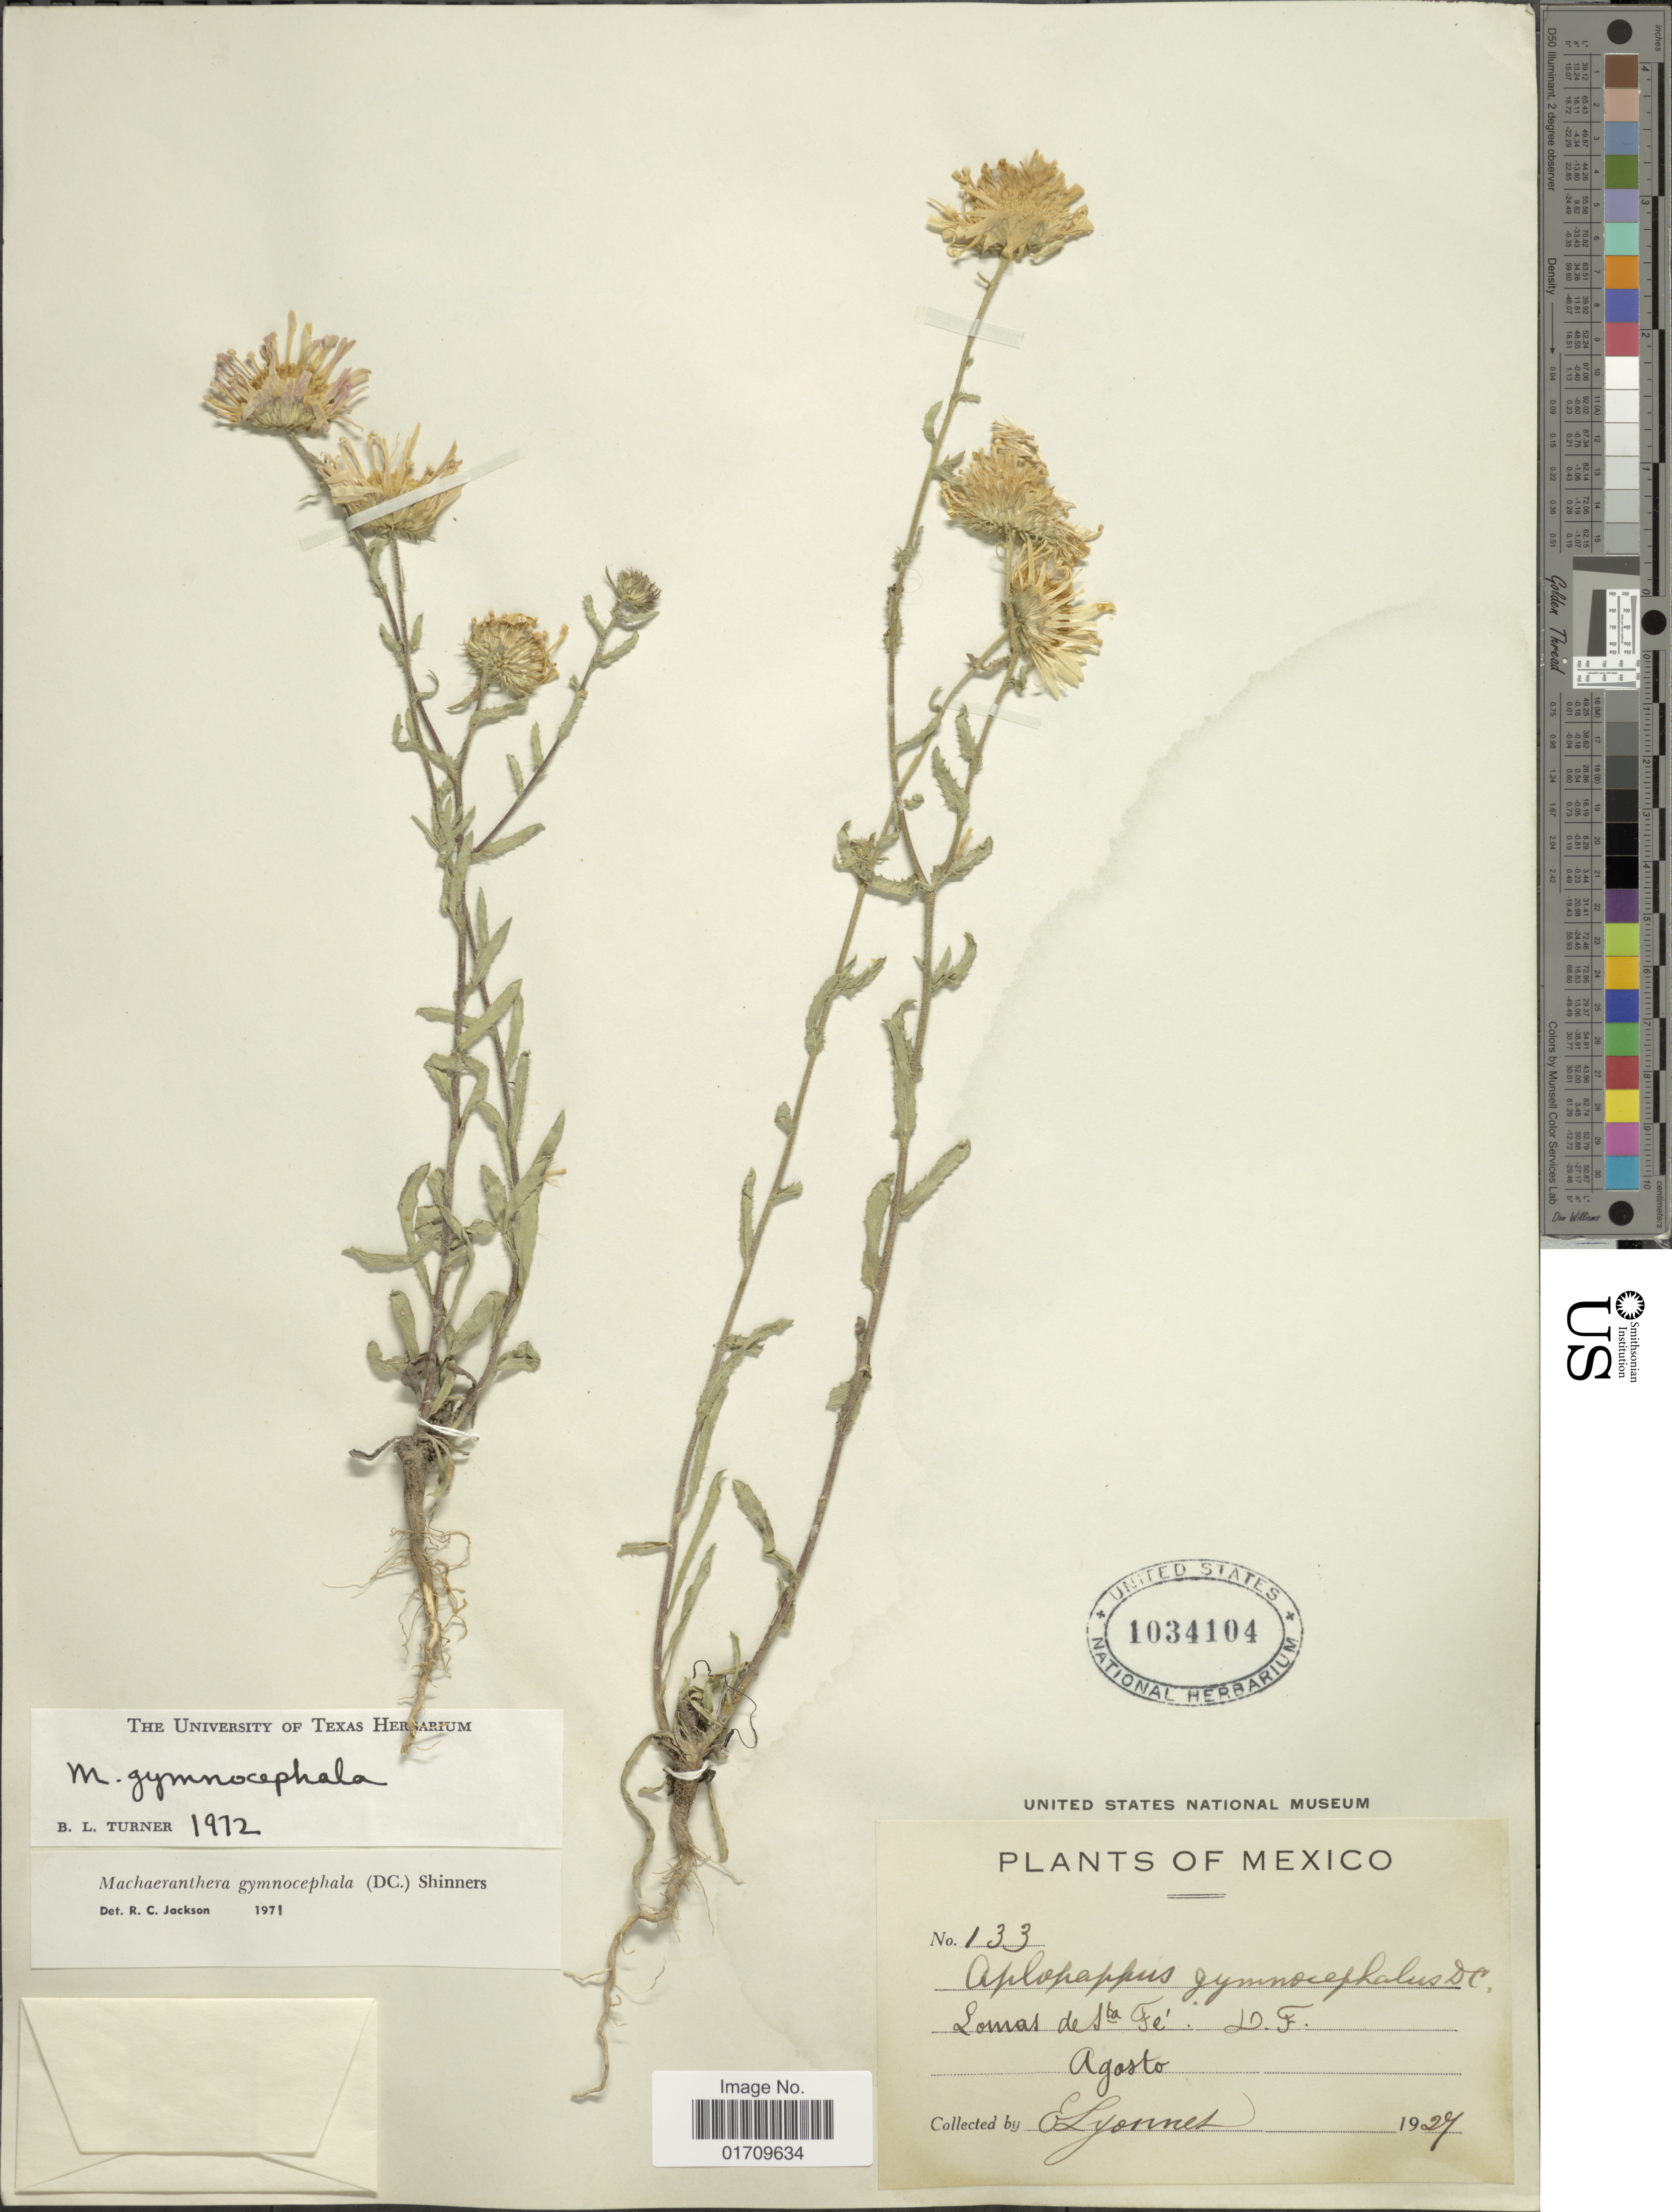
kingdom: Plantae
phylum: Tracheophyta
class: Magnoliopsida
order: Asterales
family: Asteraceae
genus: Machaeranthera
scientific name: Machaeranthera gymnocephala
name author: (DC.) Shinners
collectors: E. Lyonnet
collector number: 133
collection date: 1927-08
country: Mexico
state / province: Distrito Federal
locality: Lomas de Sta Fe, D. F.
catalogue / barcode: US 1034104